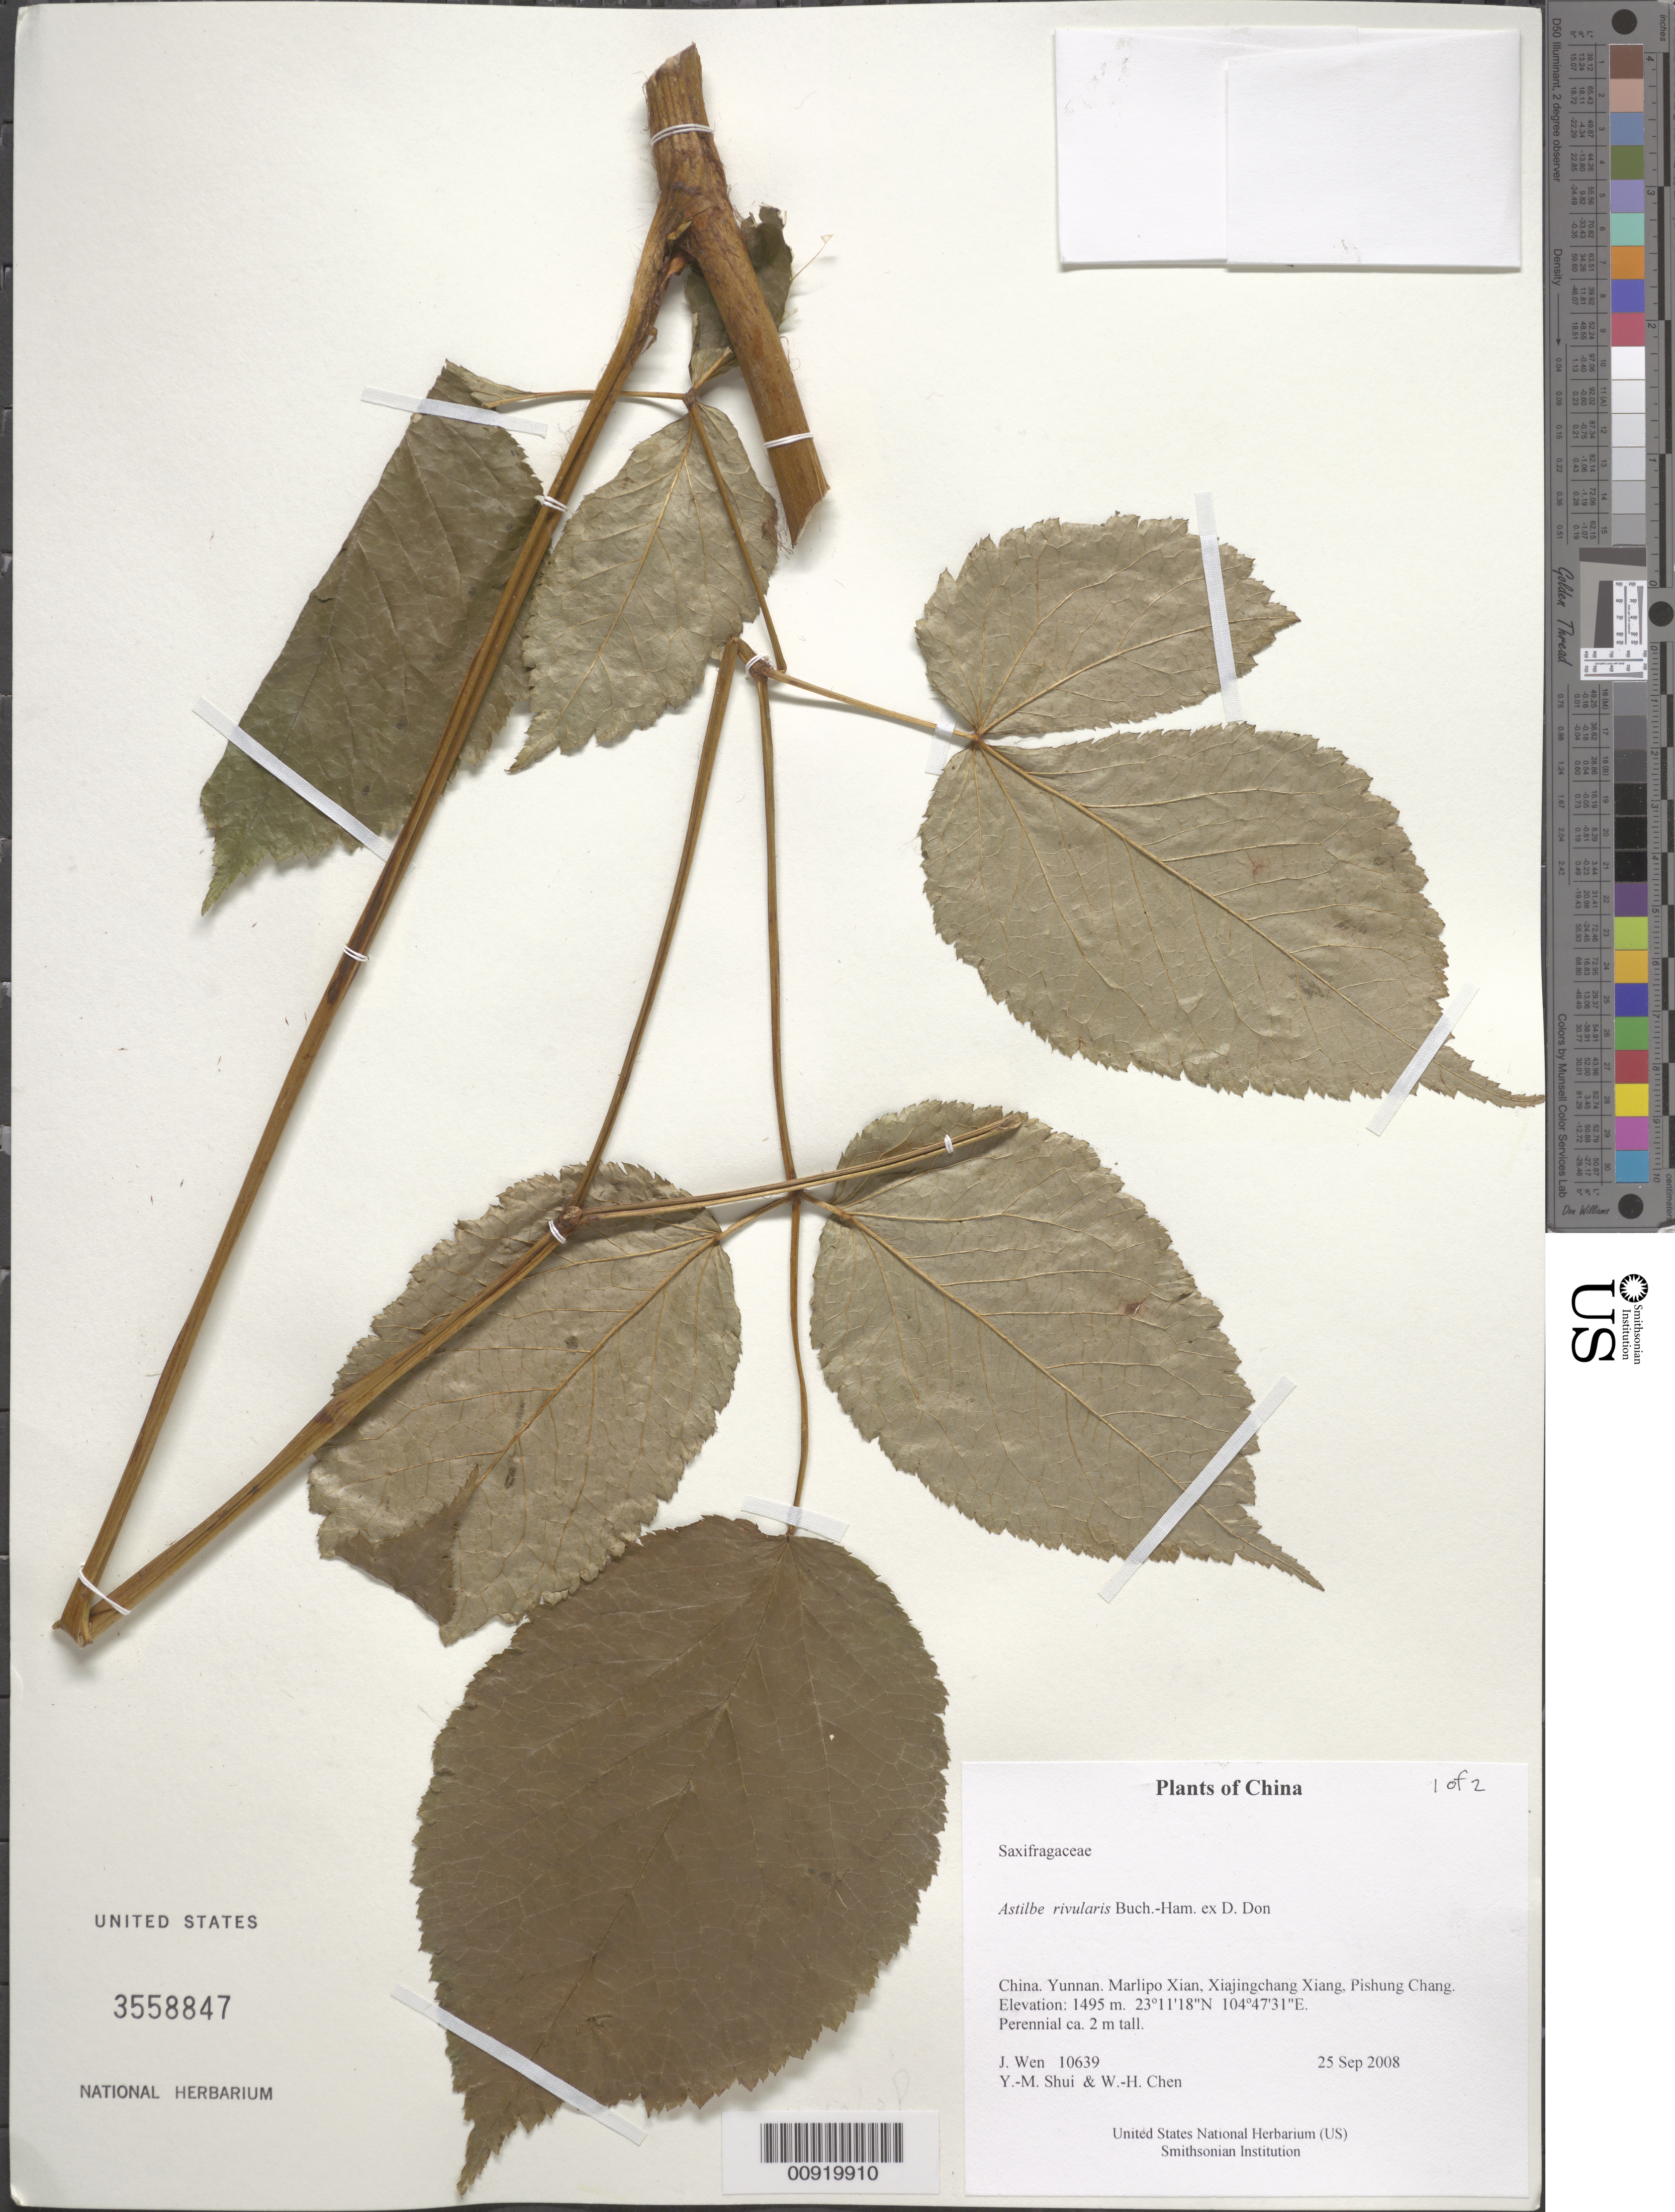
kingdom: Plantae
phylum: Tracheophyta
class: Magnoliopsida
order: Saxifragales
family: Saxifragaceae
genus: Astilbe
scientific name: Astilbe rivularis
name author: Buch.-Ham. ex D. Don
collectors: J. Wen, Y. Shui & W. Chen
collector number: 10639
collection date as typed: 25 Sep 2008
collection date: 2008-09-25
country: China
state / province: Yunnan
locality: Marlipo Xian, Xiajingchang Xiang, Pishung Chang.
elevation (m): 1495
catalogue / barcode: US 3558847